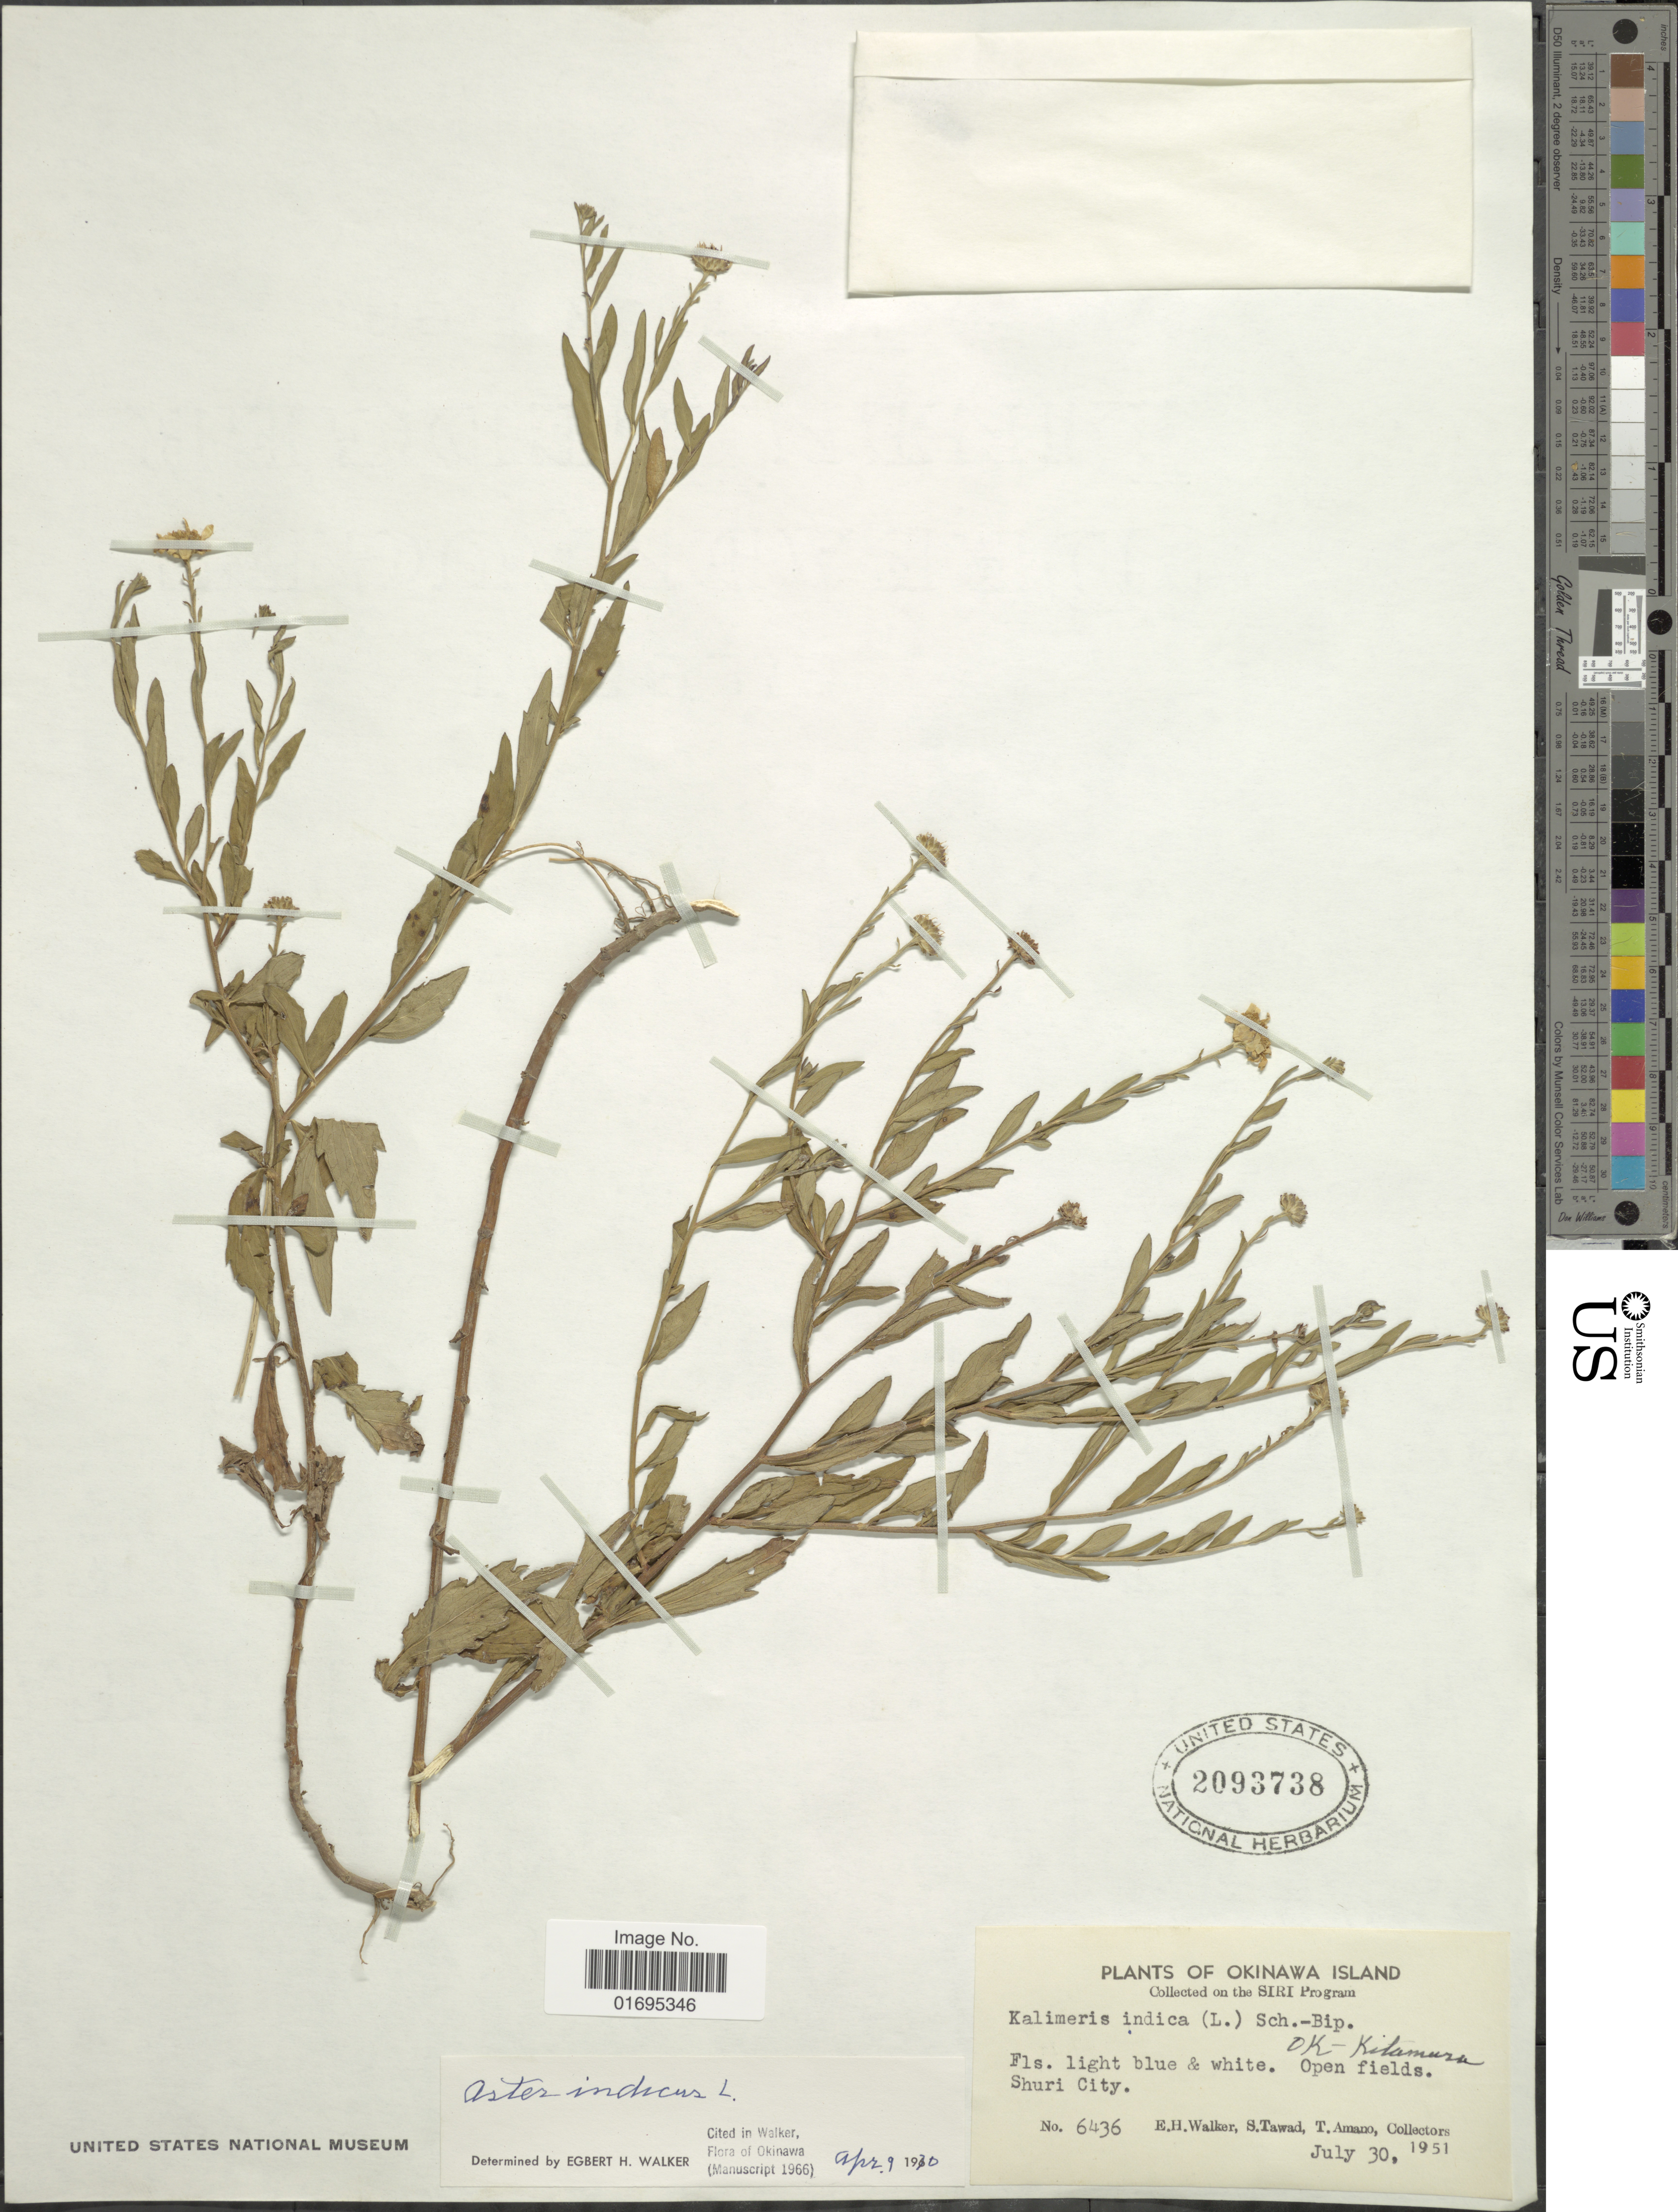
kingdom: Plantae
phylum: Tracheophyta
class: Magnoliopsida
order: Asterales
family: Asteraceae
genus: Kalimeris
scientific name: Kalimeris indica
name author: (L.) Sch. Bip.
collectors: E. H. Walker, S. Tawad & T. Amano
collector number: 6436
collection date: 1951-07-30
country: Japan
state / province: Okinawa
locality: Okinawa Island, open fields, Shuri City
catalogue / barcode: US 2093738